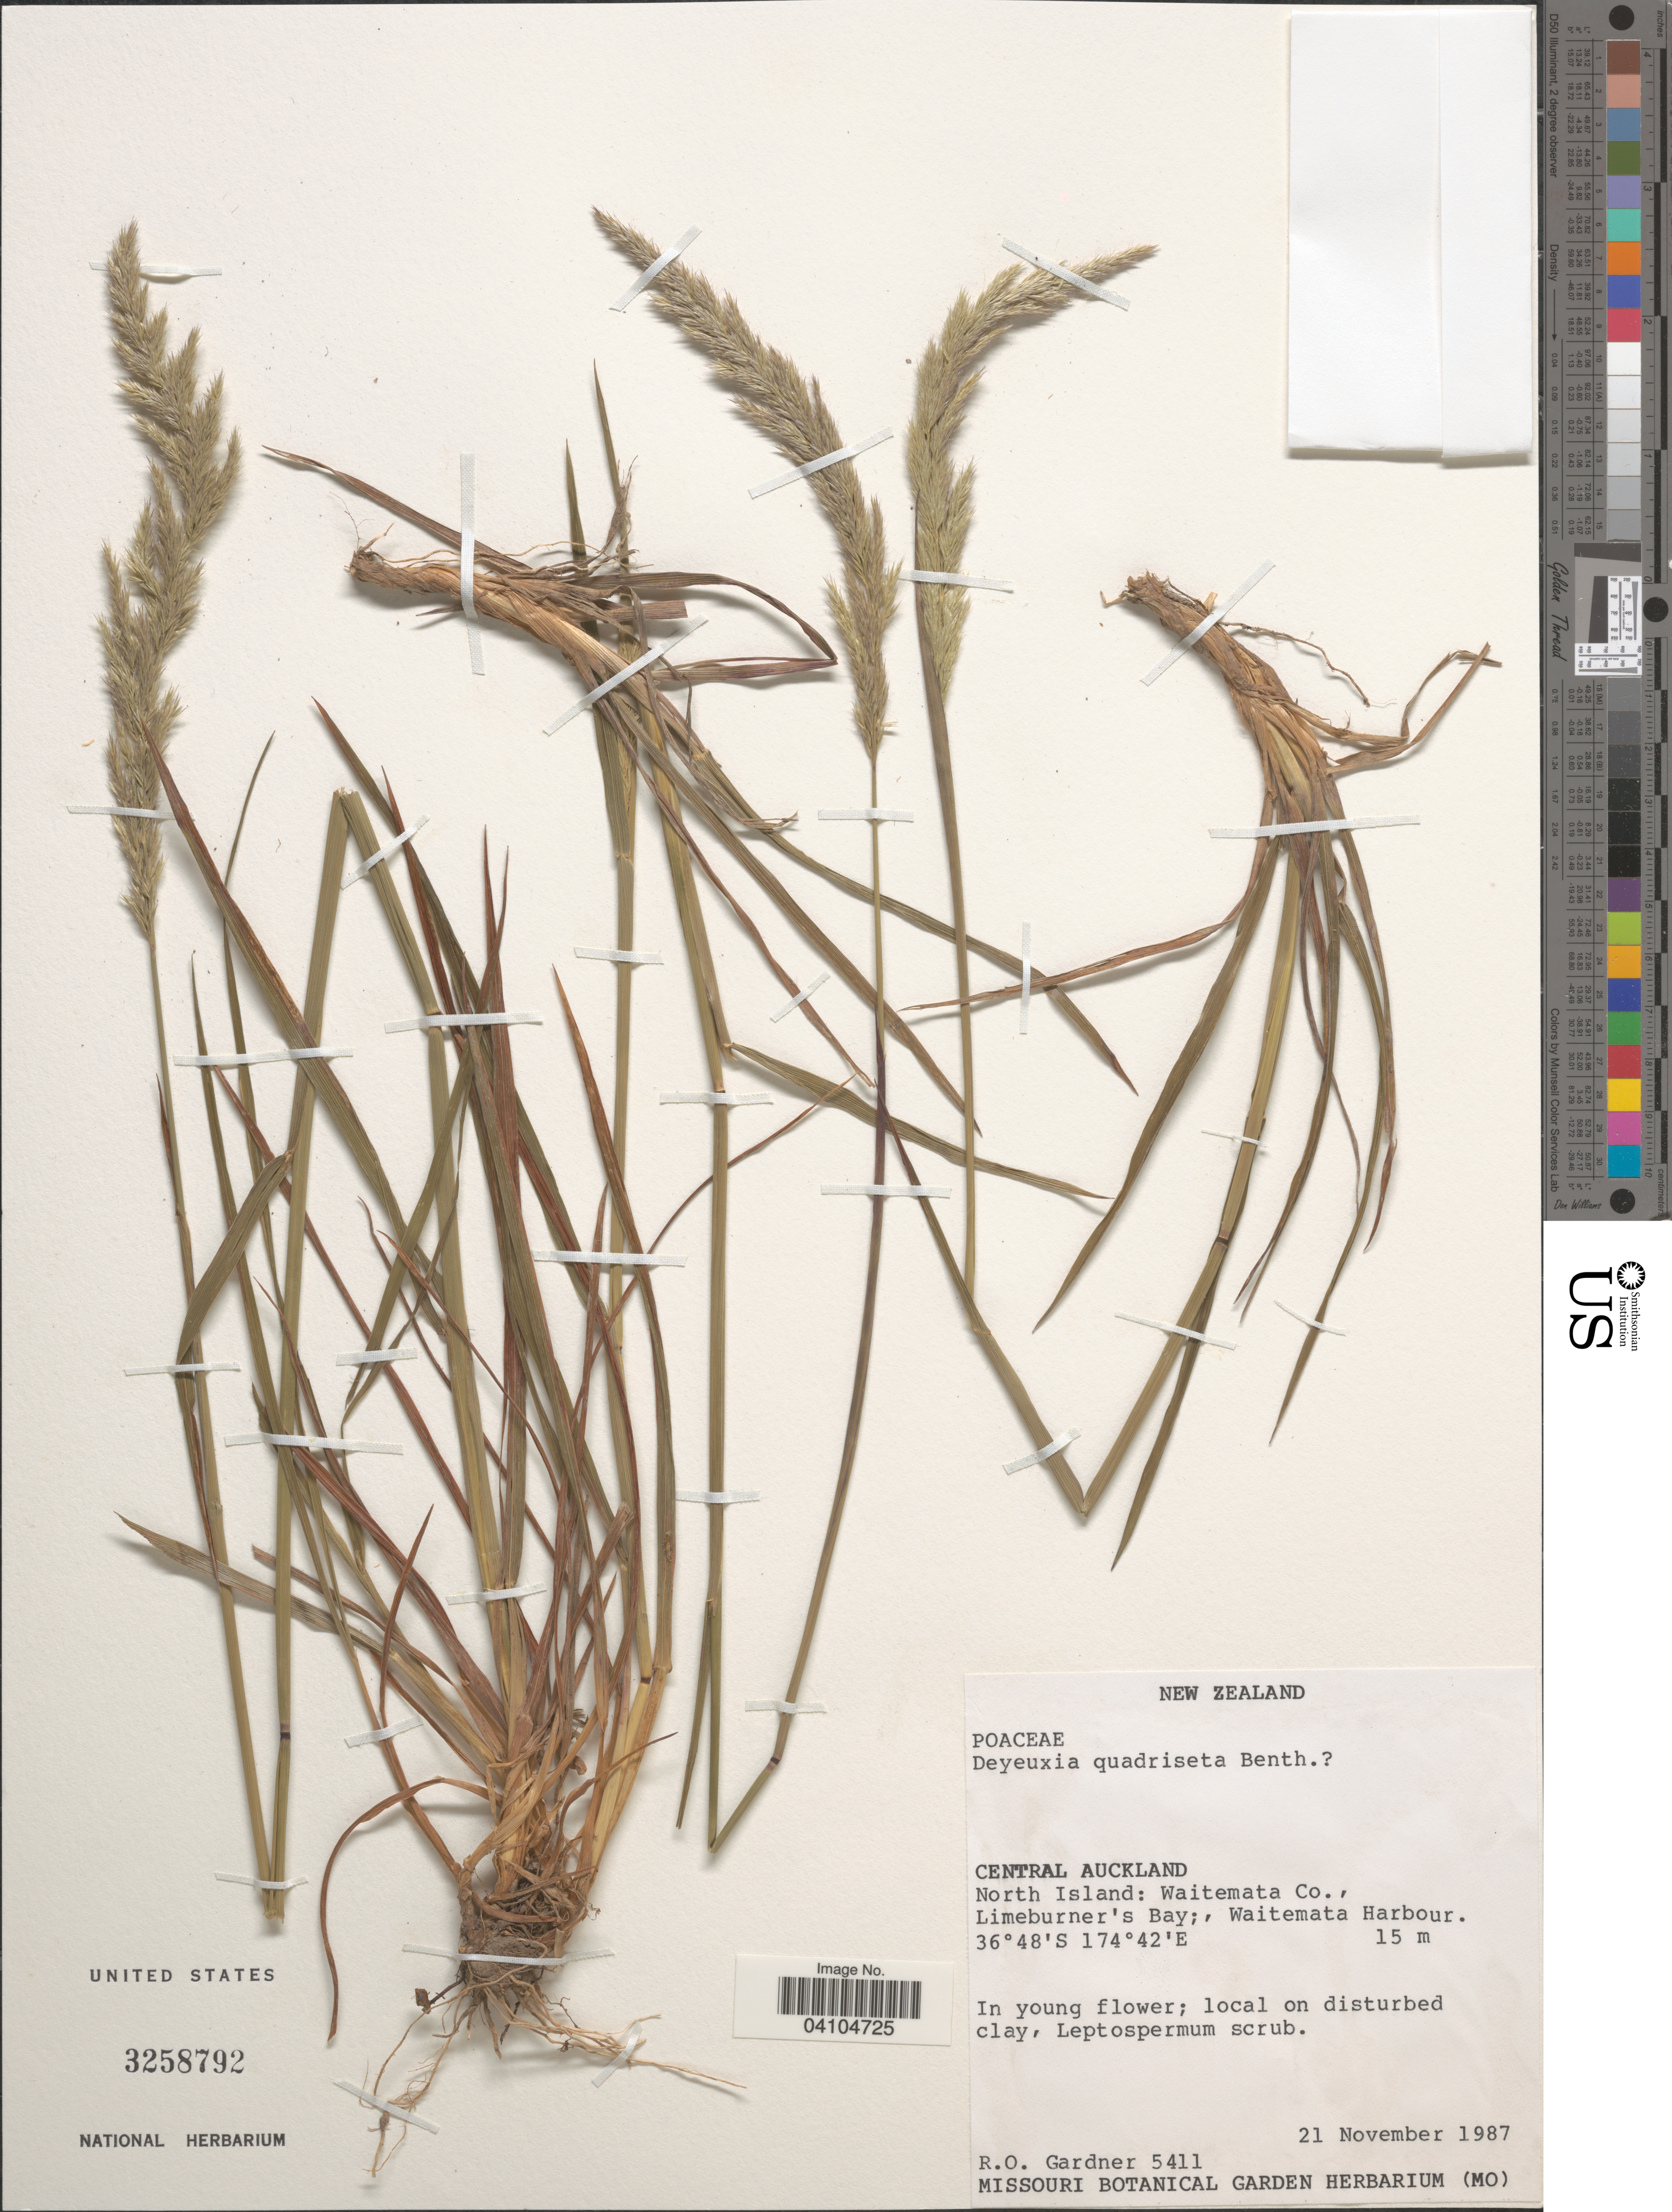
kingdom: Plantae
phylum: Tracheophyta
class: Liliopsida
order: Poales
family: Poaceae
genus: Pentapogon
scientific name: Pentapogon quadrisetus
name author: (Labill.) P.M. Peterson et al.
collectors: R. O. Gardner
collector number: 5411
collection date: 1987-11-21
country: New Zealand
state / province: Auckland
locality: Central Auckland. North Island: Waitemata Co., Limeburner's Bay; , Waitemata Harbour.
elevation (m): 15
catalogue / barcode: US 3258792